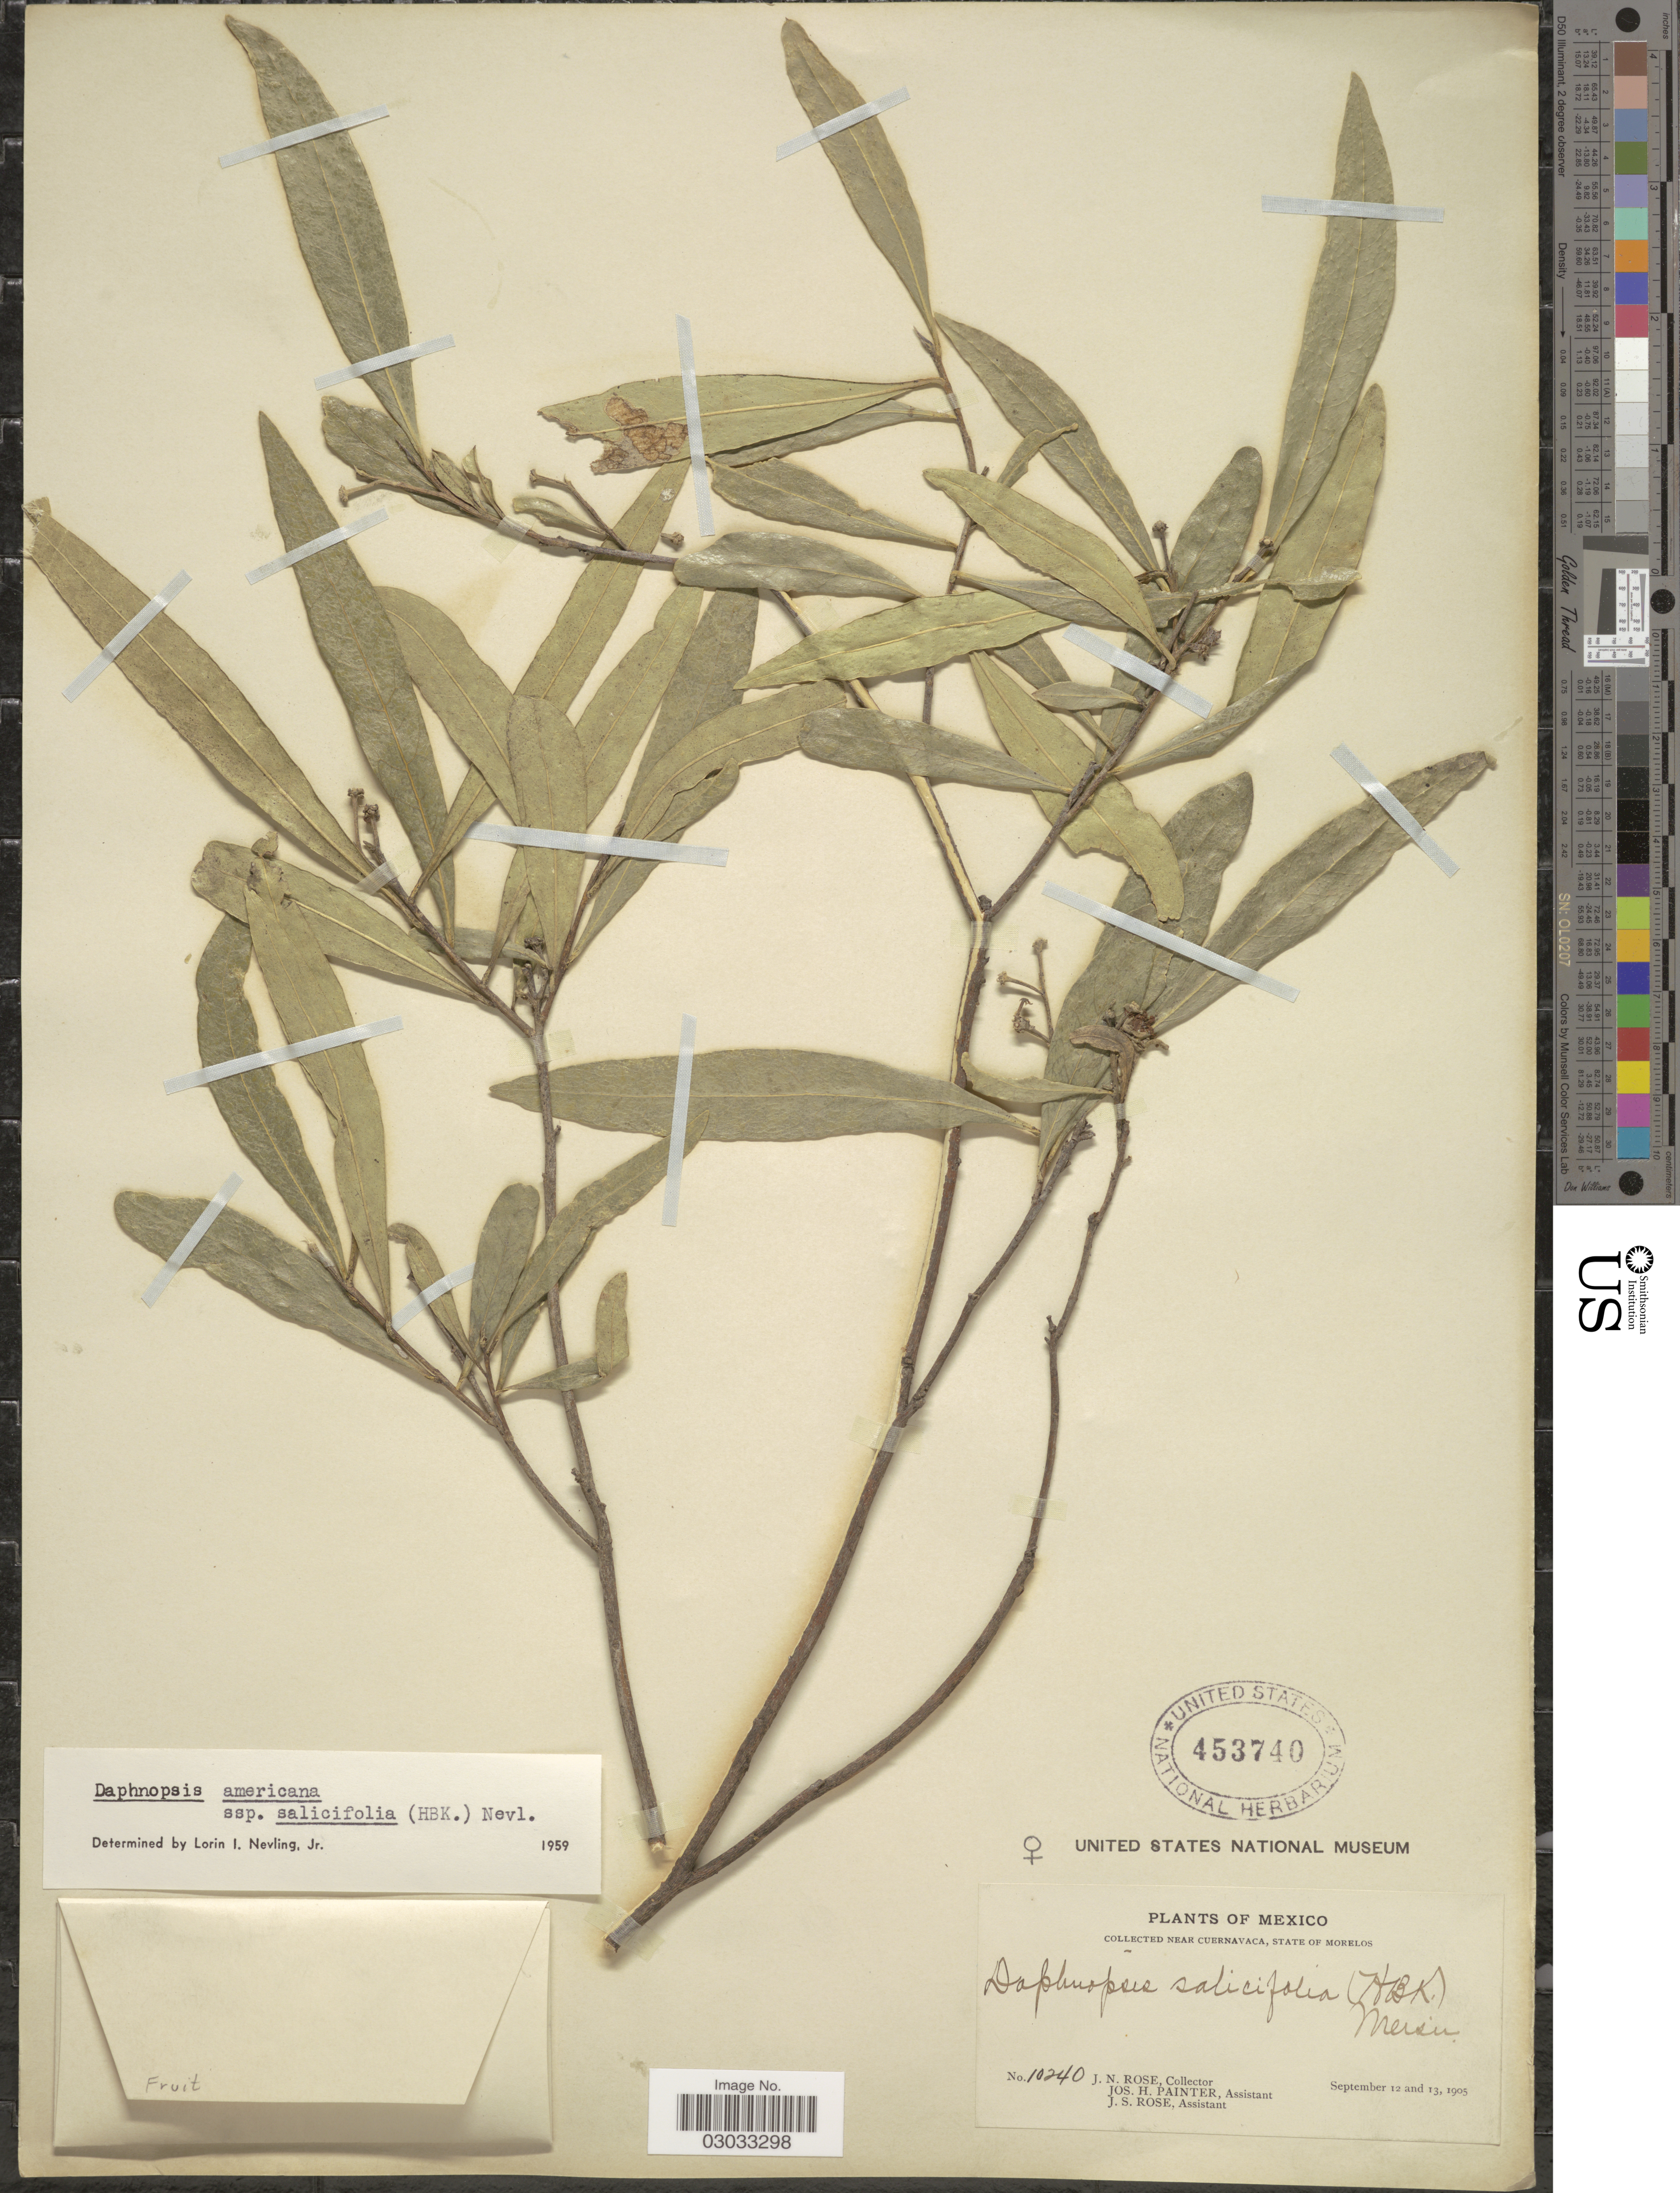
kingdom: Plantae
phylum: Tracheophyta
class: Magnoliopsida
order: Malvales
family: Thymelaeaceae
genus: Daphnopsis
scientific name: Daphnopsis americana subsp. salicifolia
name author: Nevling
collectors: J. N. Rose, J. H. Painter & J. S. Rose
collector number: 10240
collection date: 1905-09-12/1905-09-13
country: Mexico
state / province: Morelos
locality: Near Cuernavaca.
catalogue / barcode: US 453740